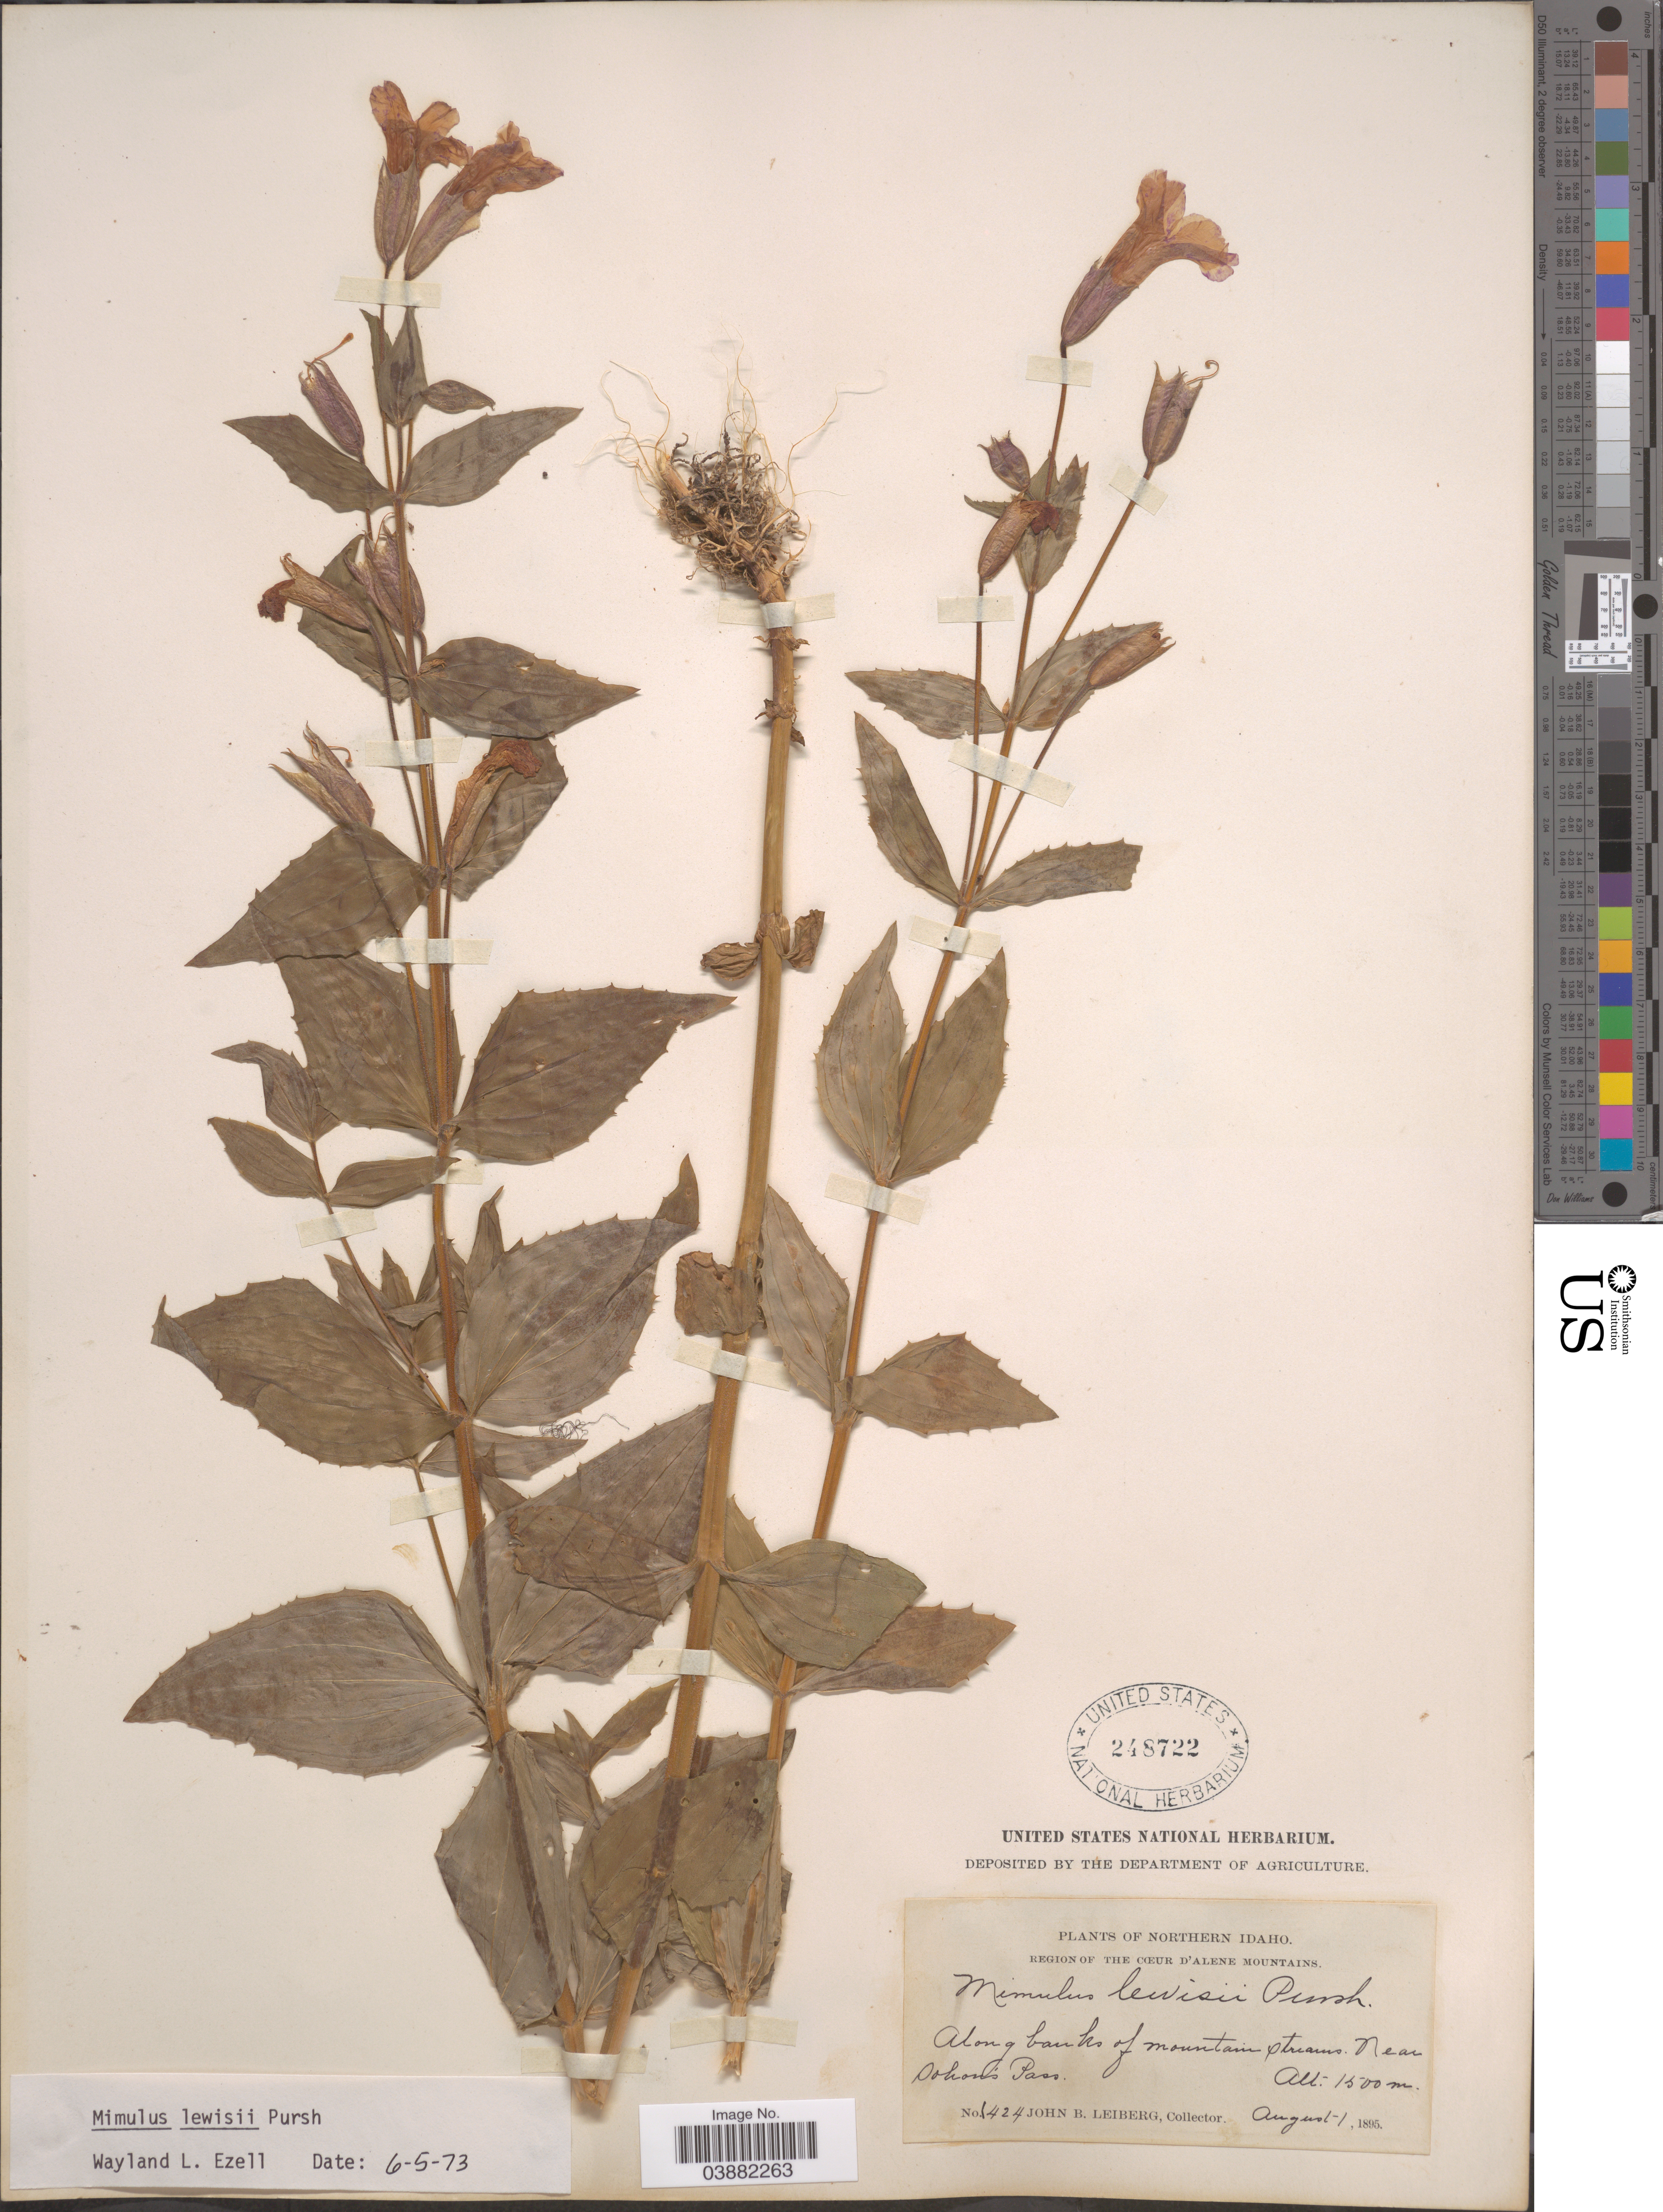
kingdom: Plantae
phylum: Tracheophyta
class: Magnoliopsida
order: Lamiales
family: Phrymaceae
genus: Mimulus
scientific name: Mimulus lewisii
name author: Pursh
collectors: J. B. Leiberg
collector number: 1424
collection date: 1895-08-01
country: United States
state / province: Idaho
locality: Northern Idaho. Region of the Cœur d'Alene Mountains. Along banks of mountain streams. Near Dohon's Pass.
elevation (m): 1500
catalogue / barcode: US 248722